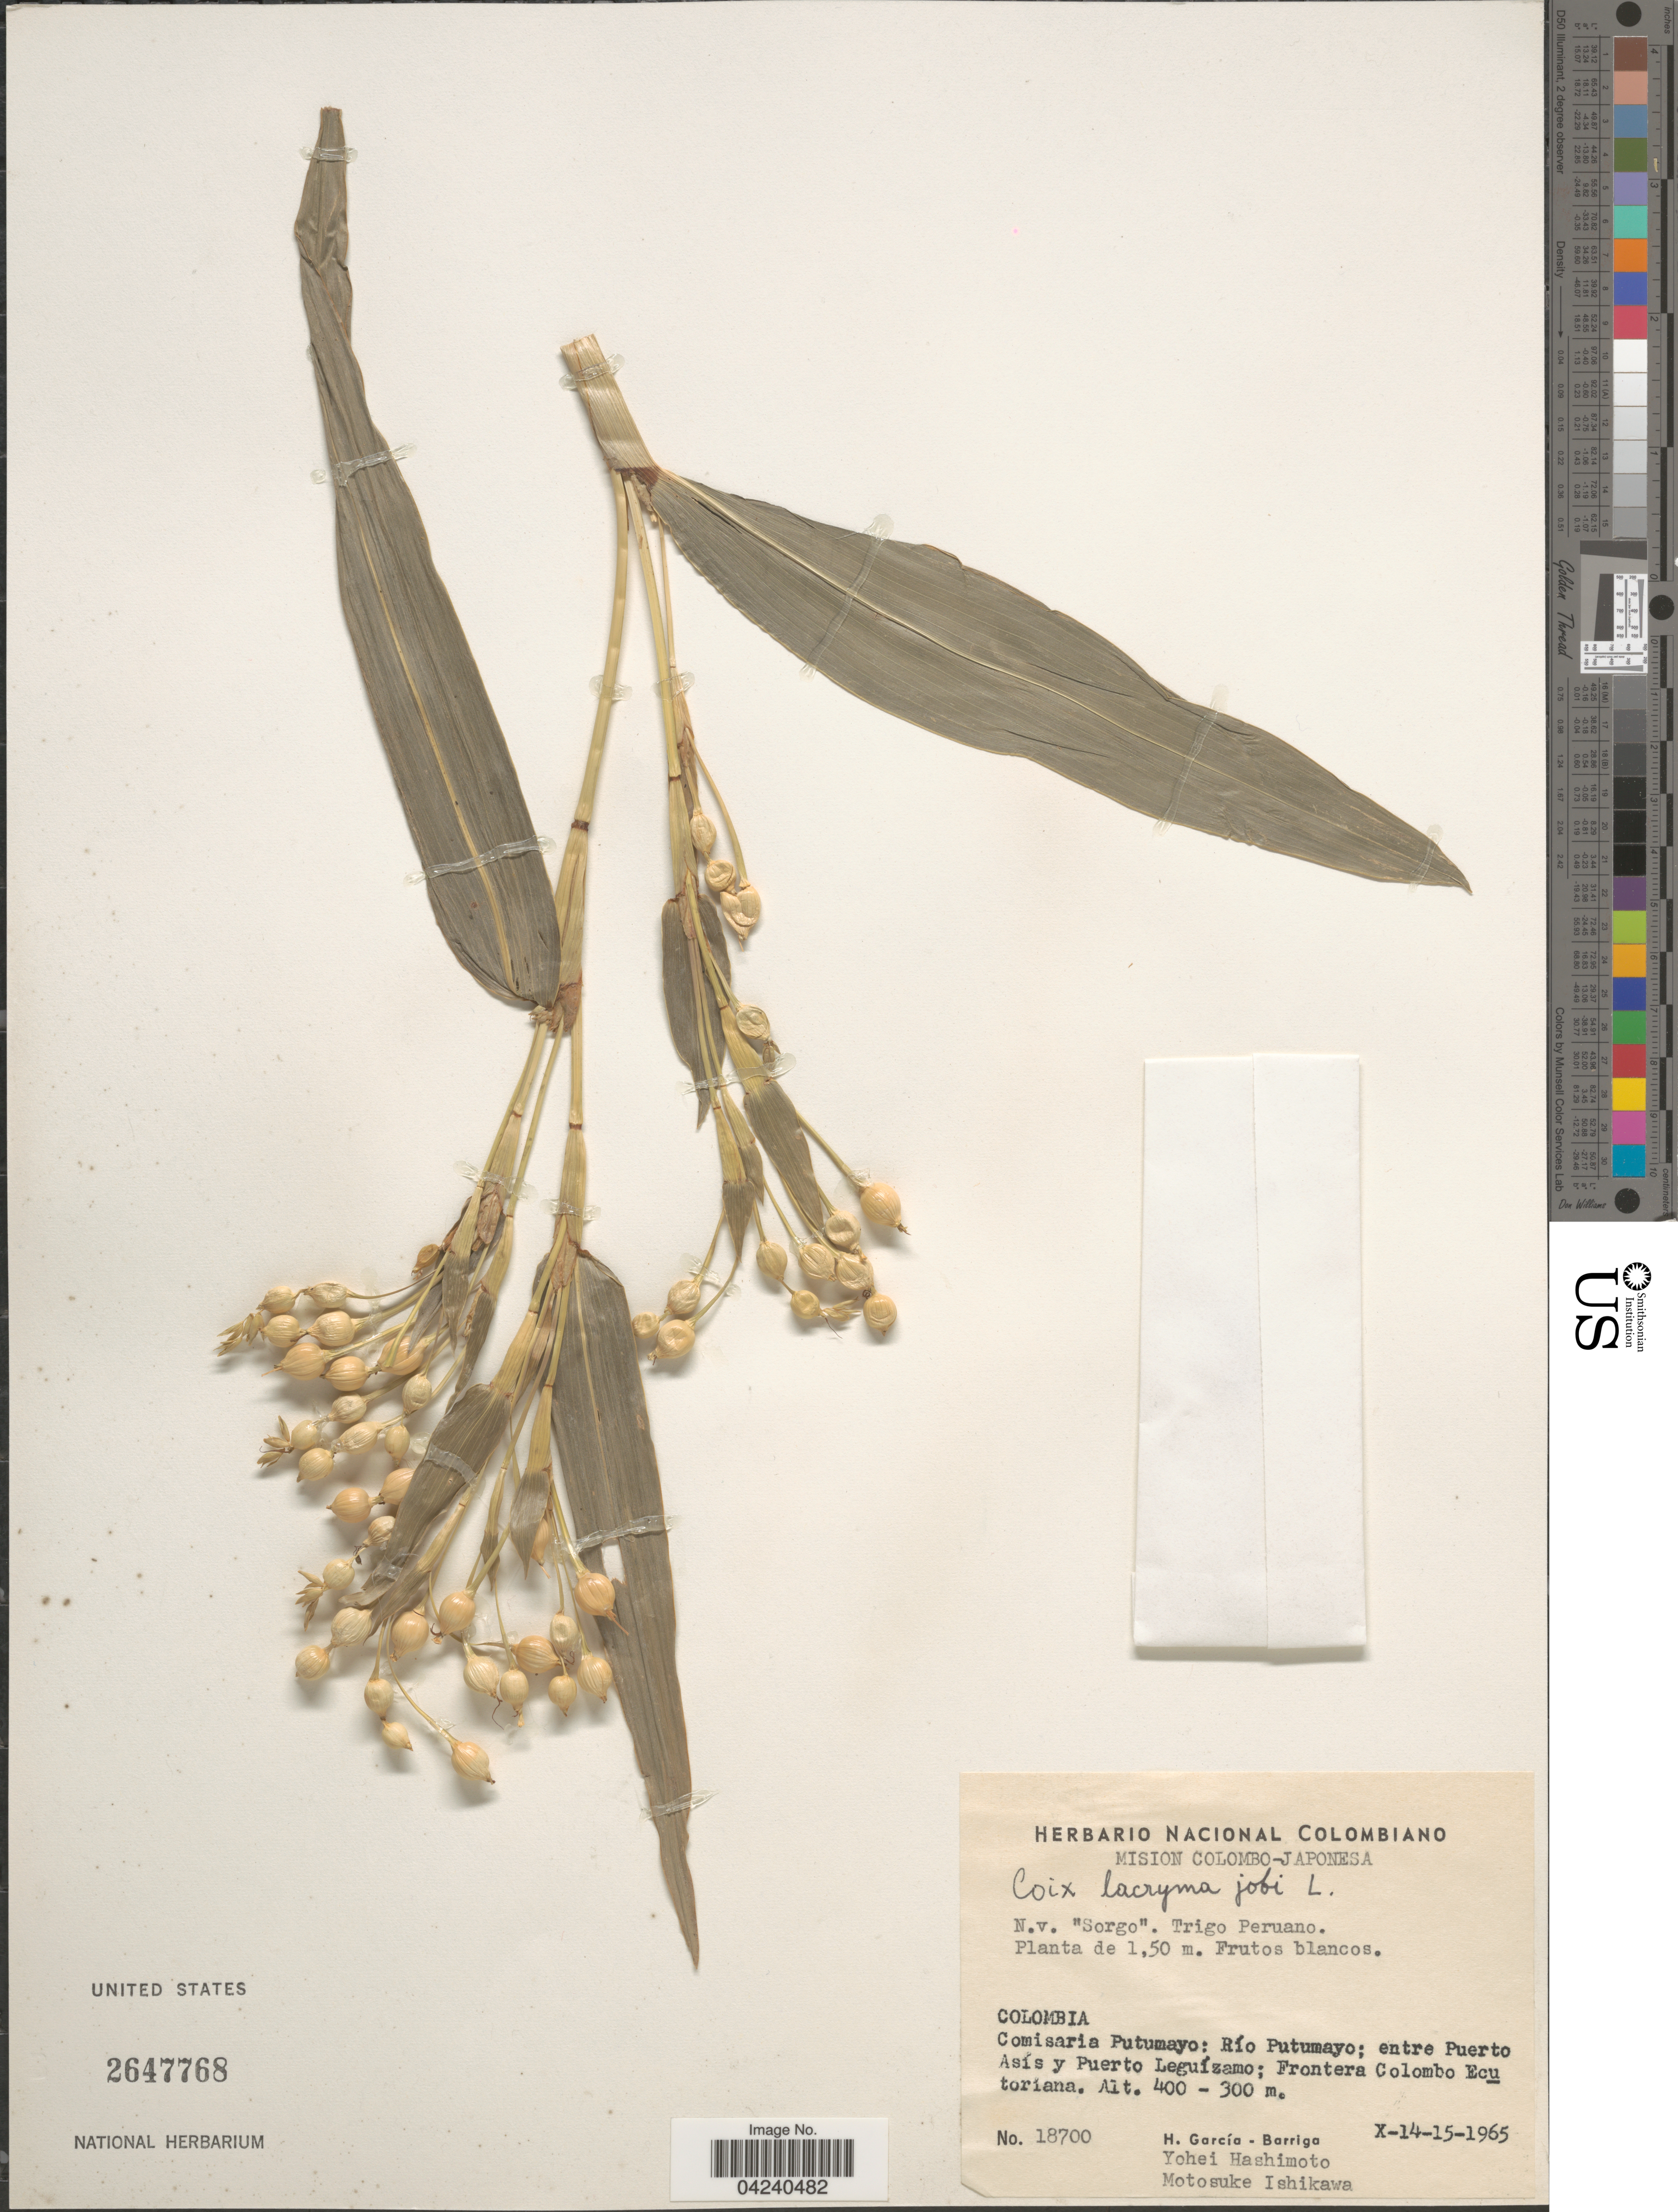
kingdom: Plantae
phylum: Tracheophyta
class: Liliopsida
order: Poales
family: Poaceae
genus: Coix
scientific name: Coix lacryma-jobi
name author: L.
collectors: H. García Barriga, Y. Hashimoto & M. Ishikawa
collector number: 18700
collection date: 1965-10-14/1965-10-15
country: Colombia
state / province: Putumayo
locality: Mision Colombo-Japonesa. Comisaria Putumayo: Río Putumayo; entre Puerto Asís y Puerto Leguízamo; Frontera Colombo Ecutoriana.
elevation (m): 300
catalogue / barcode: US 2647768